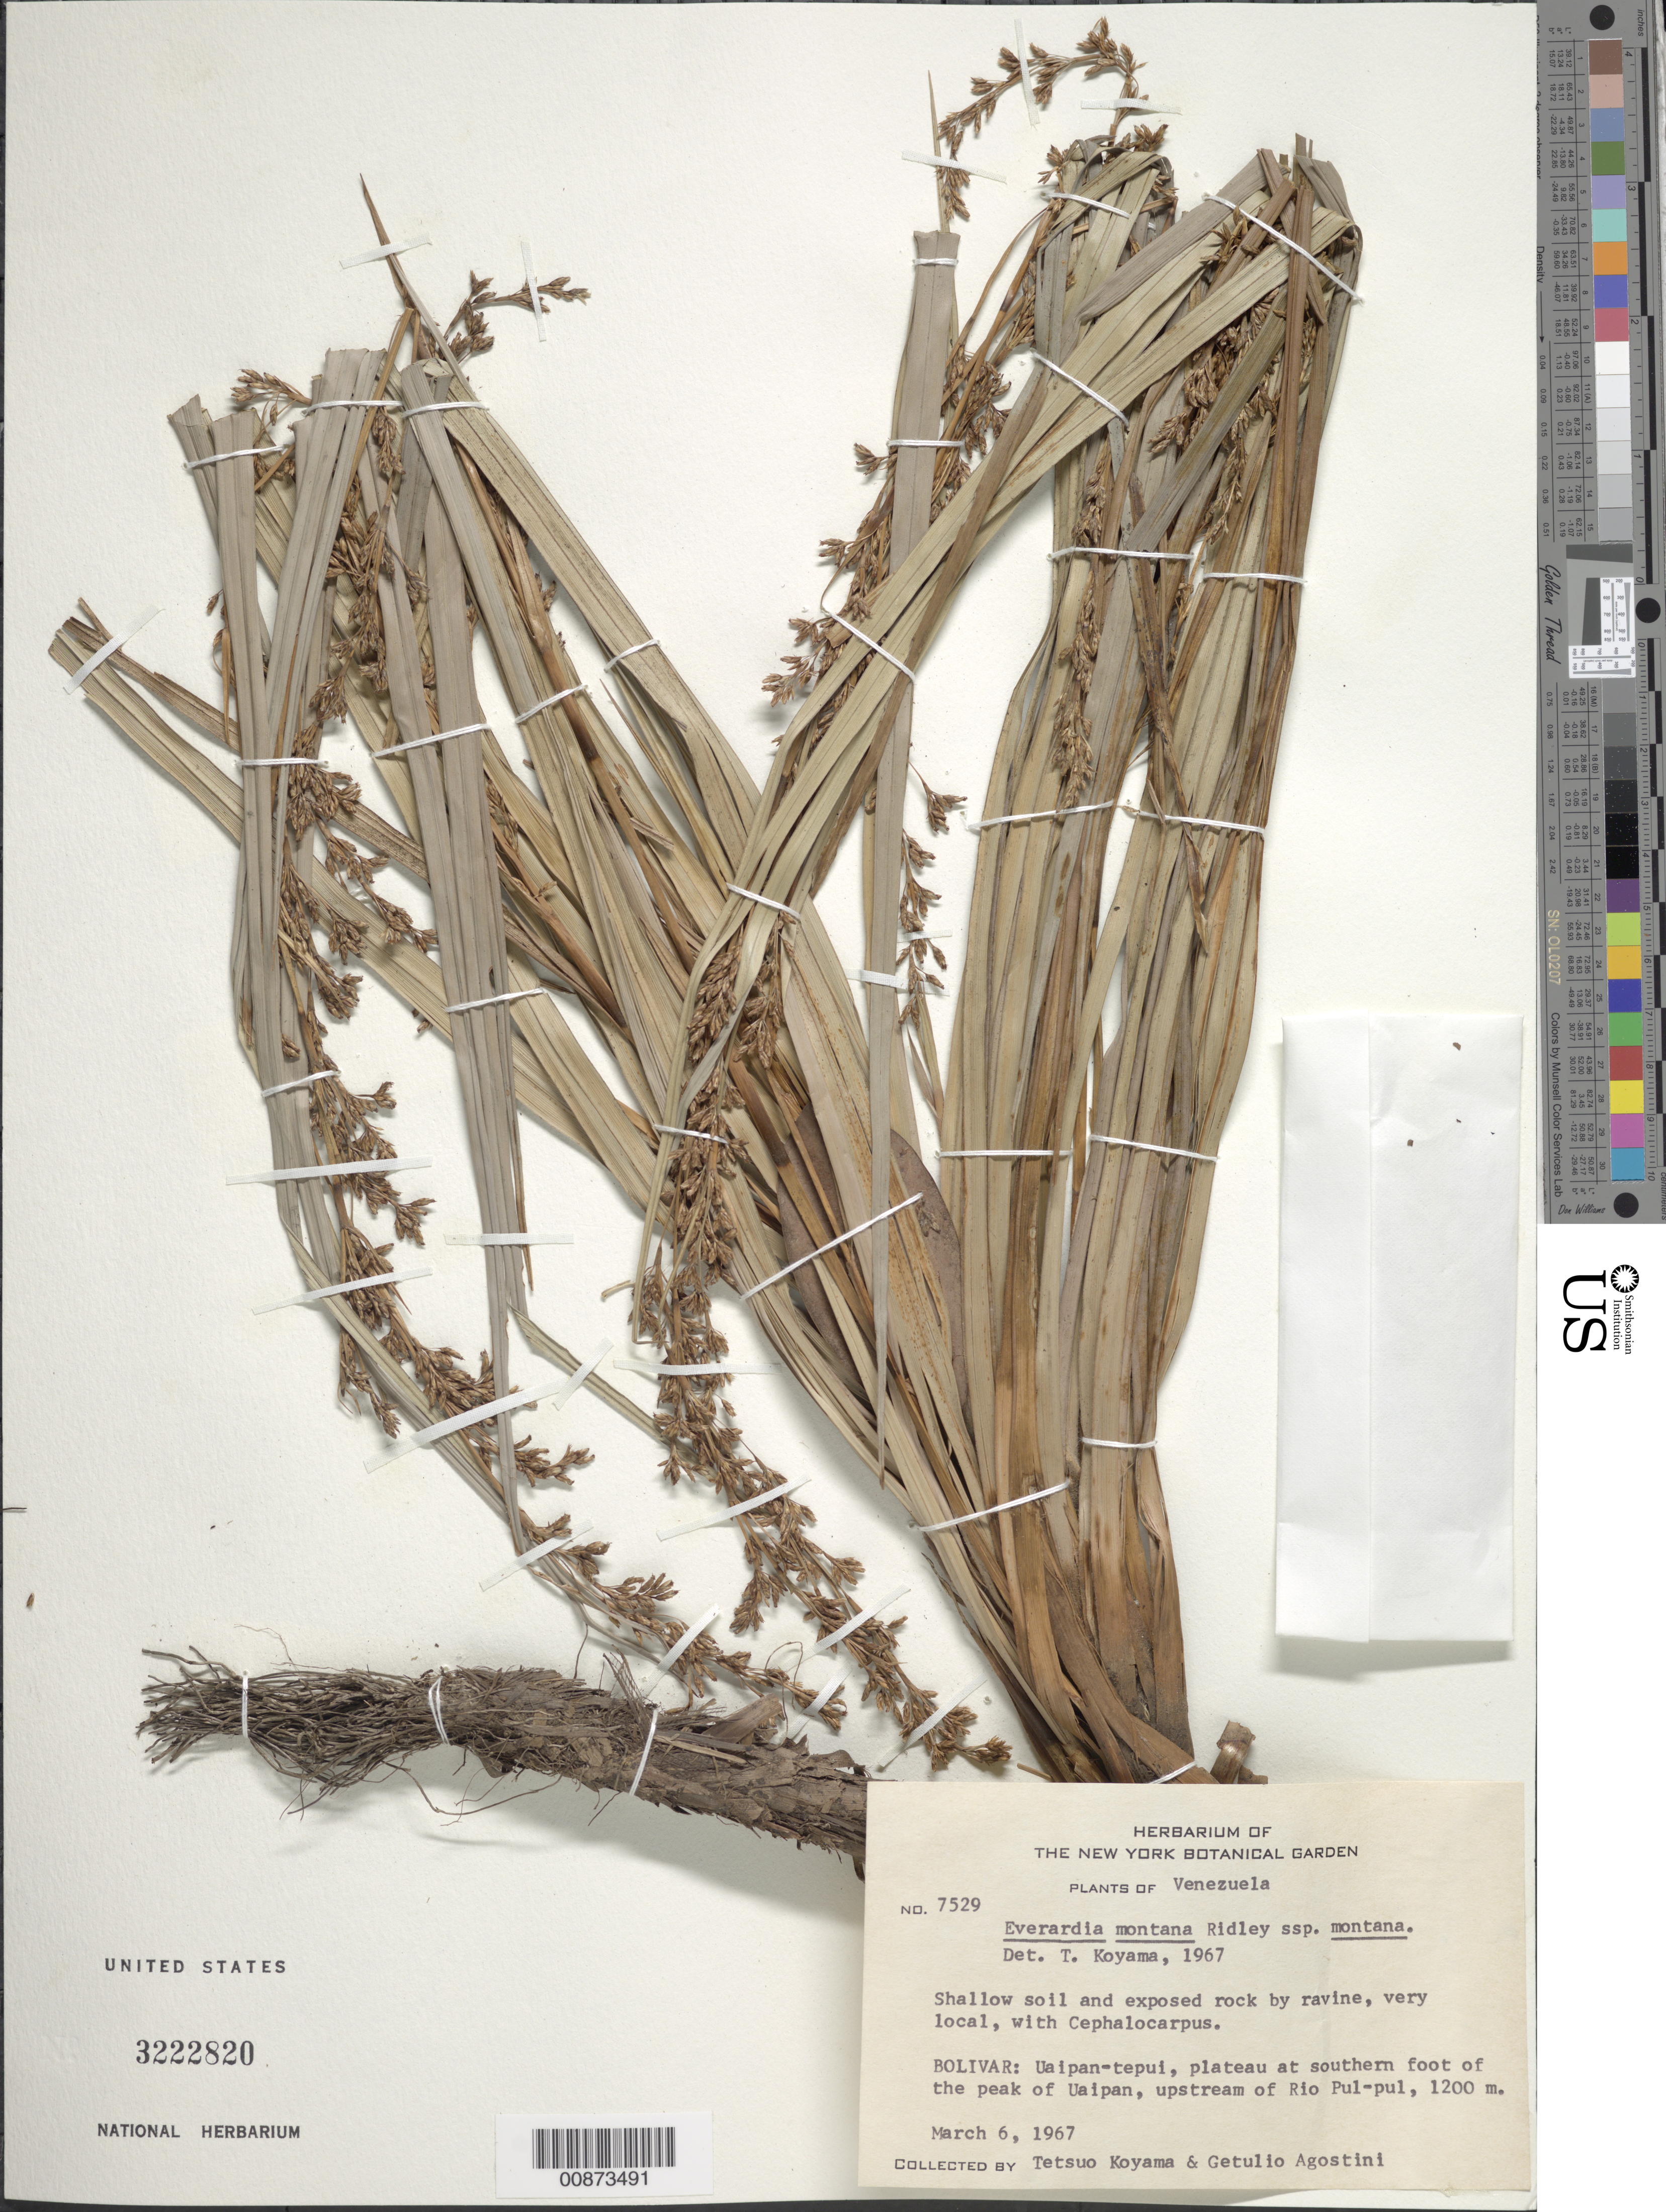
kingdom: Plantae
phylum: Tracheophyta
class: Liliopsida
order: Poales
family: Cyperaceae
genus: Cephalocarpus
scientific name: Cephalocarpus montanus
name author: (Ridley) S.M. Costa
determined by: Strong, Mark T., (BOT), Smithsonian Institution - National Museum of Natural History (UNITED STATES)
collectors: T. Koyama & G. Agostini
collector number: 7529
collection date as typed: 6-Mar-67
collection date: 1967-03-06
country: Venezuela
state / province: Bolívar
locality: Uaipan-tepuí, southern foot of peak of Uaipan, along Río Pul-pul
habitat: Shallow soil and exposed rock by ravine, with Cephalocarpus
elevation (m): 1200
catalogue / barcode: US 3222820